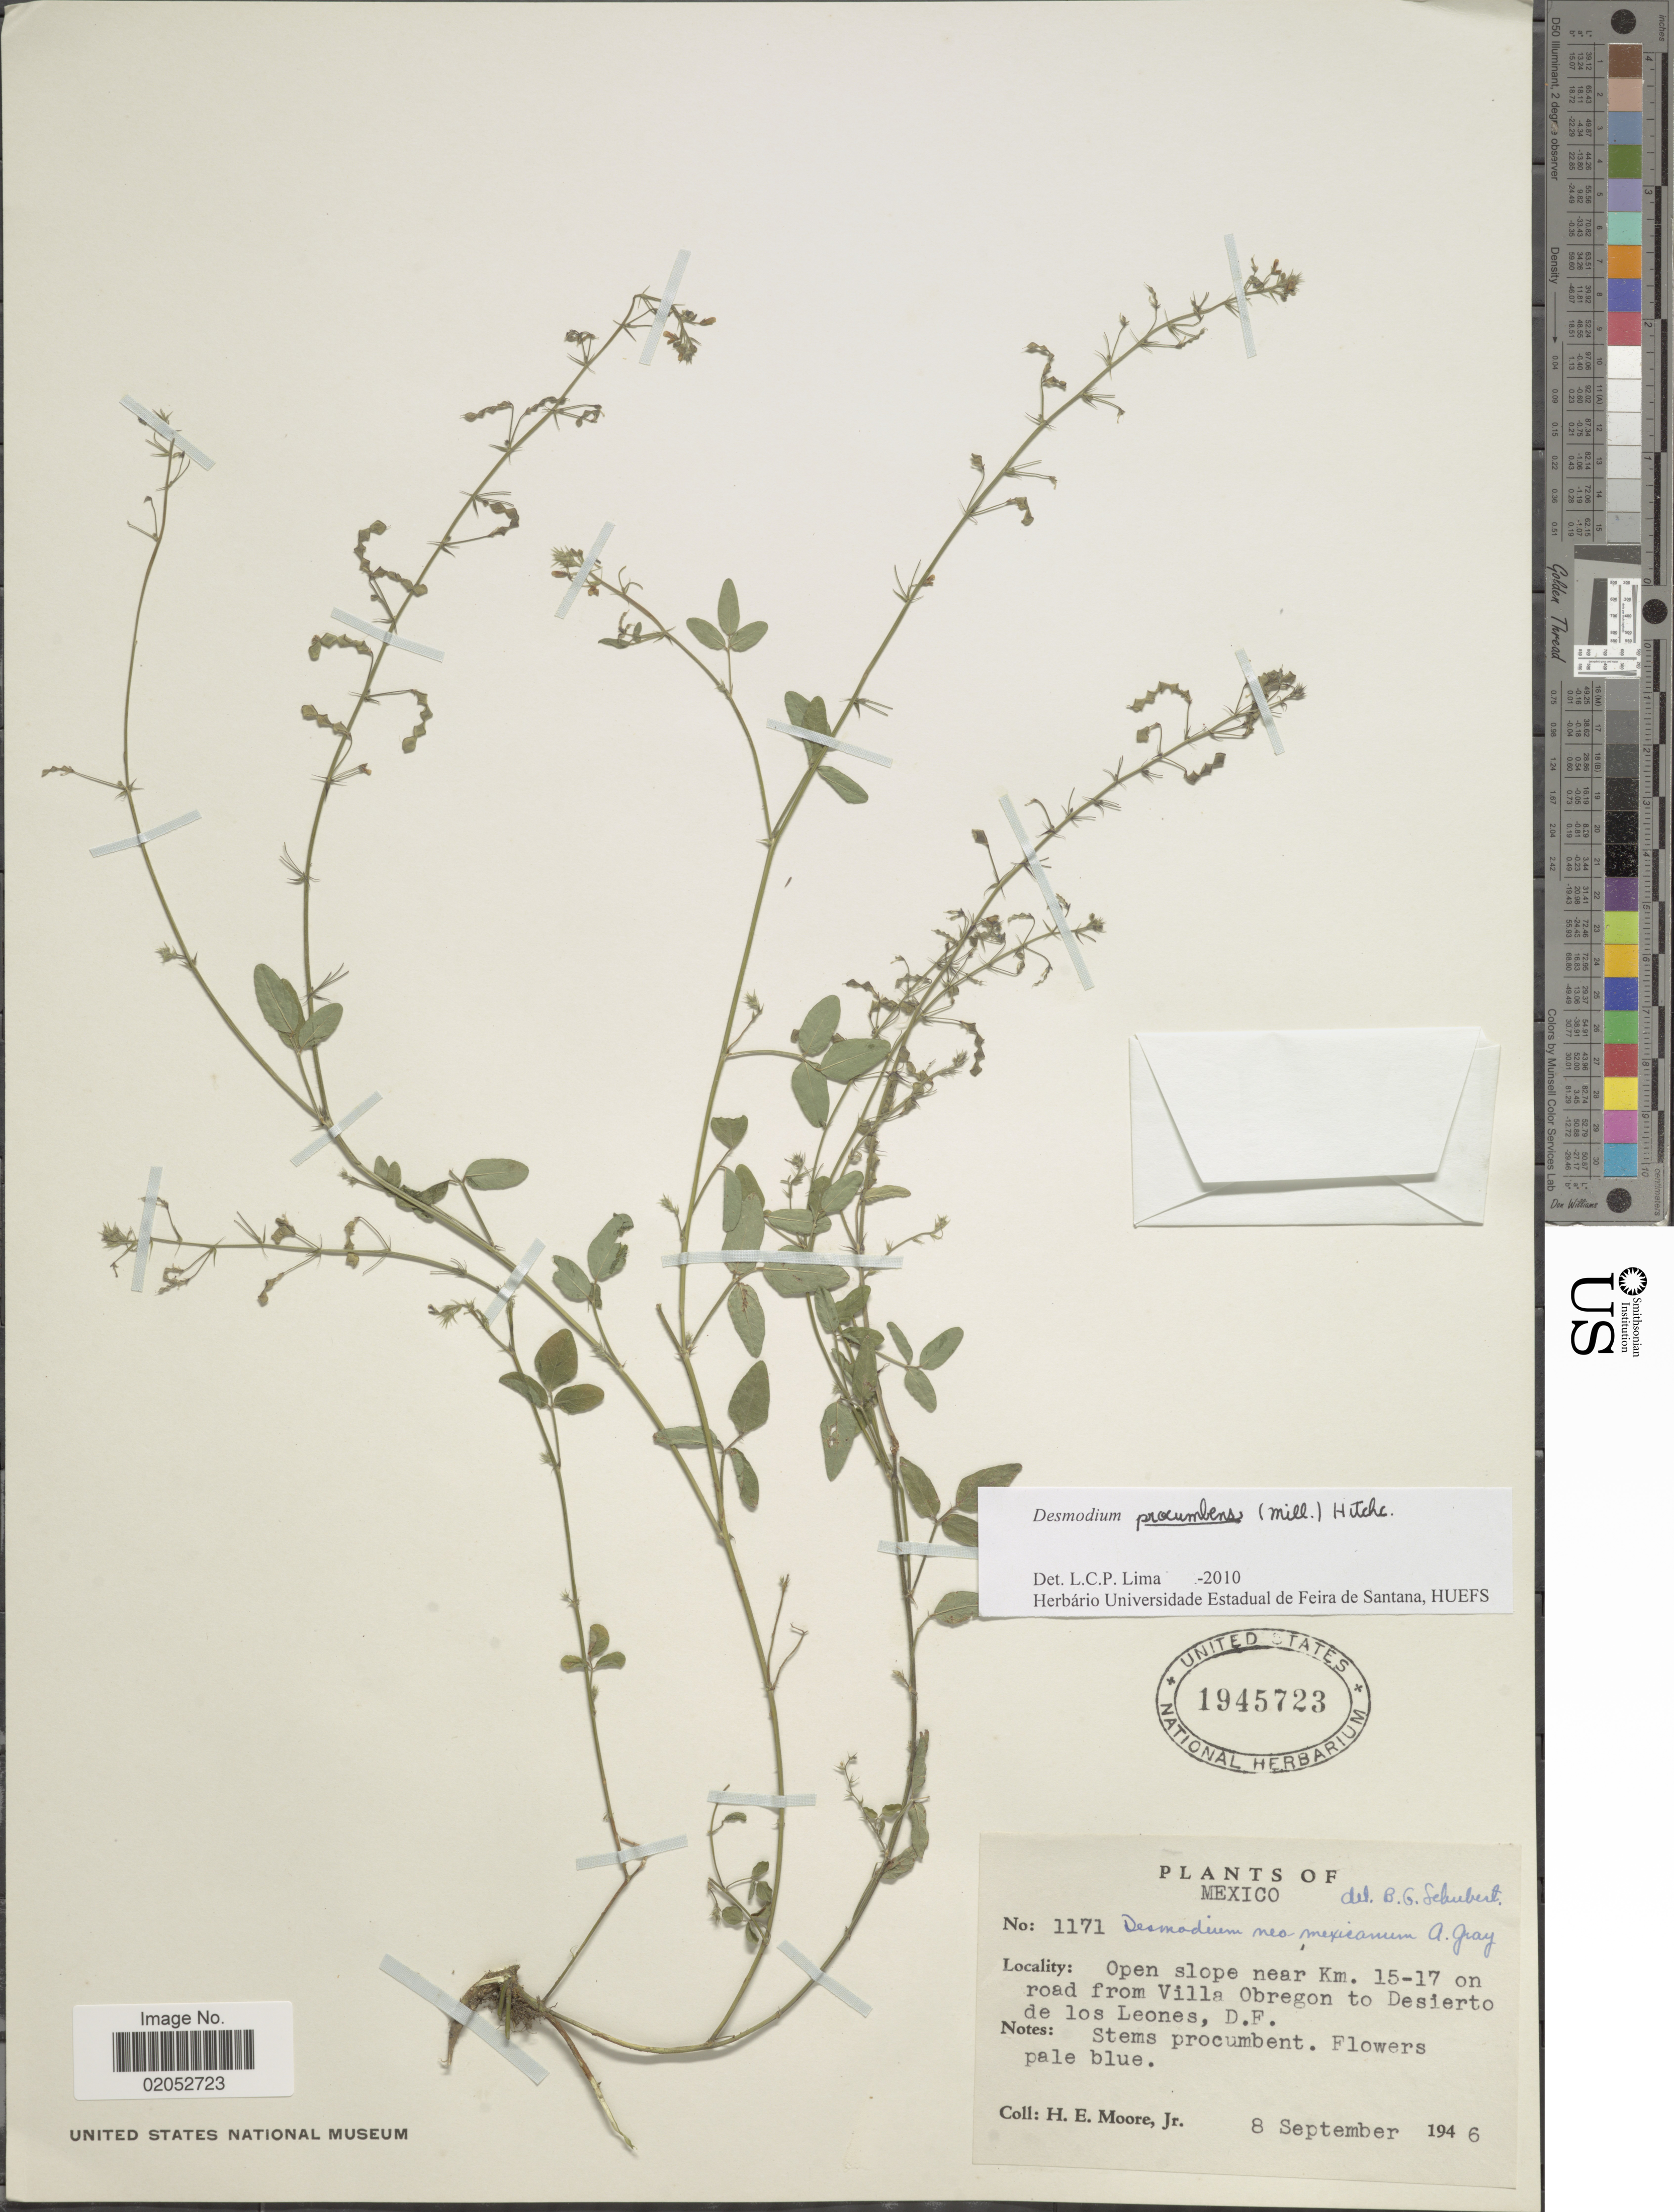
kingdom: Plantae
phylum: Tracheophyta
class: Magnoliopsida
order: Fabales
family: Fabaceae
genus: Desmodium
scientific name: Desmodium procumbens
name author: (Mill.) Hitchc.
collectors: H. Moore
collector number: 1171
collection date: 1946-09-08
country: Mexico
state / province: Distrito Federal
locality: Open slope near Km. 15-17 on road from Villa Obregon to Desierto de los Leones, D.F.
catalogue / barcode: US 1945723